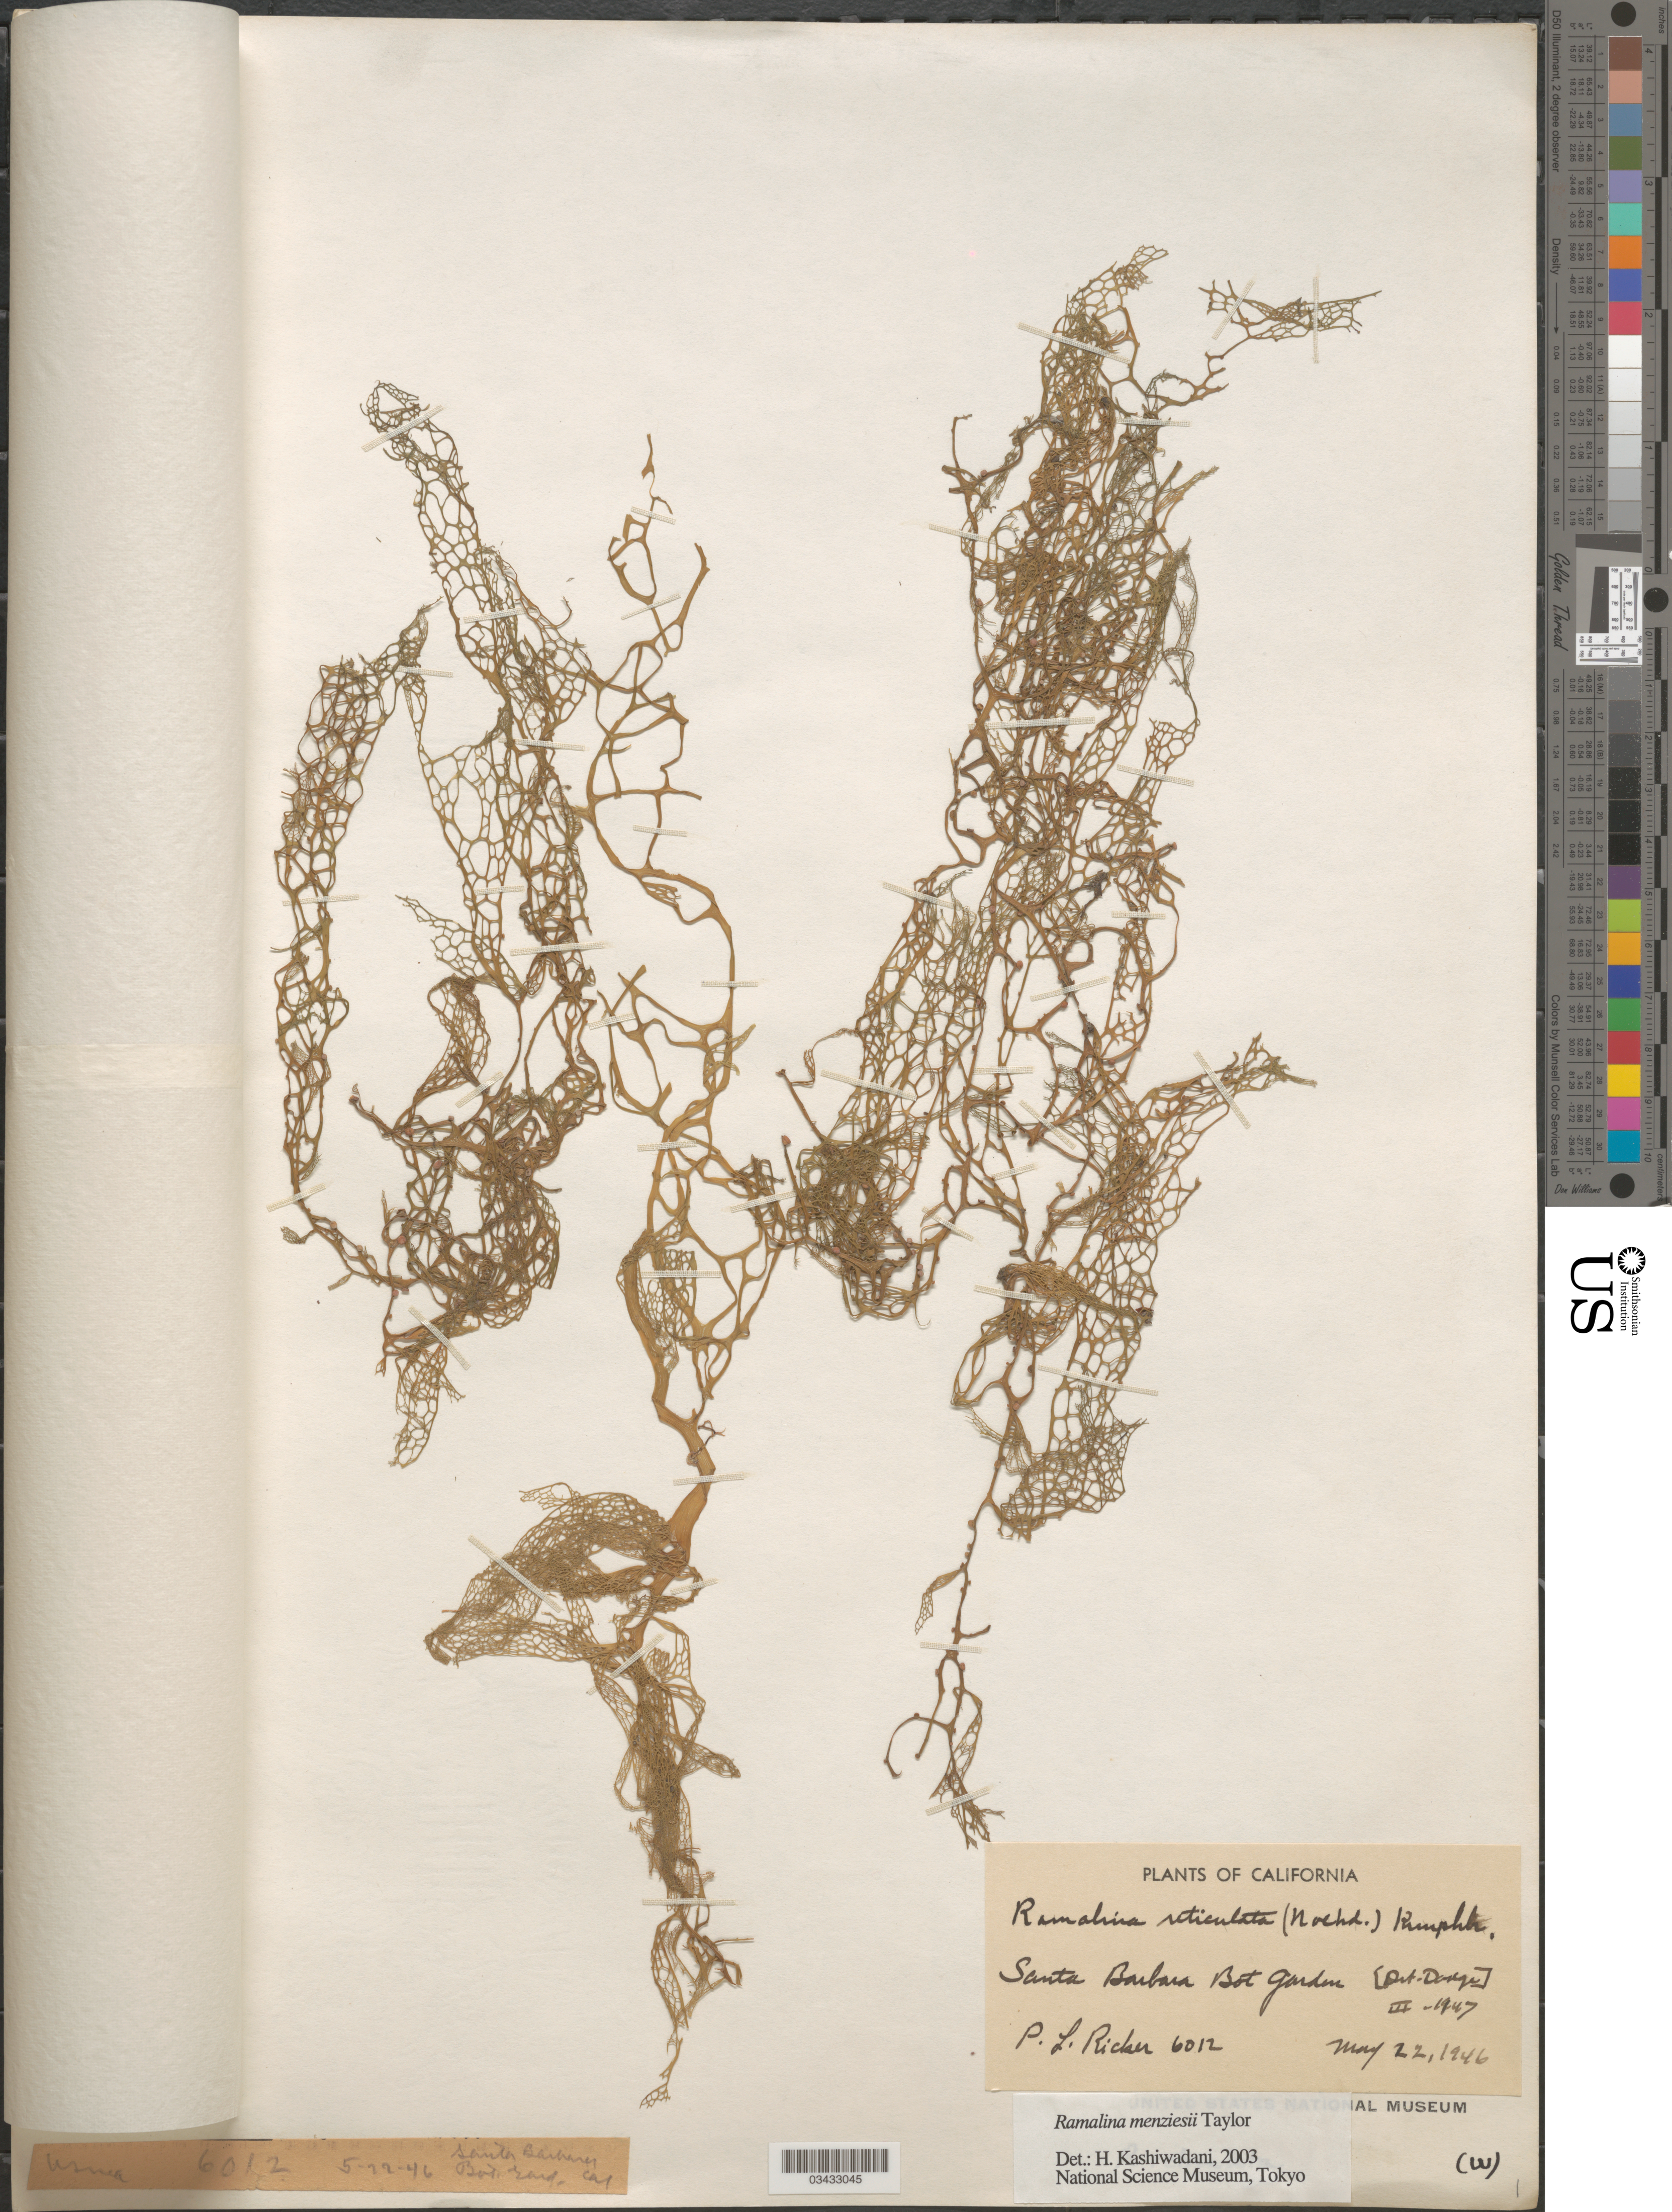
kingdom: Fungi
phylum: Ascomycota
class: Lecanoromycetes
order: Lecanorales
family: Ramalinaceae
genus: Ramalina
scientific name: Ramalina menziesii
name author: T. Taylor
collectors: P. Ricker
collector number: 6012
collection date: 1946-05-22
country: United States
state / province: California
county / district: Santa Barbara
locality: Santa Barbara Bot. garden